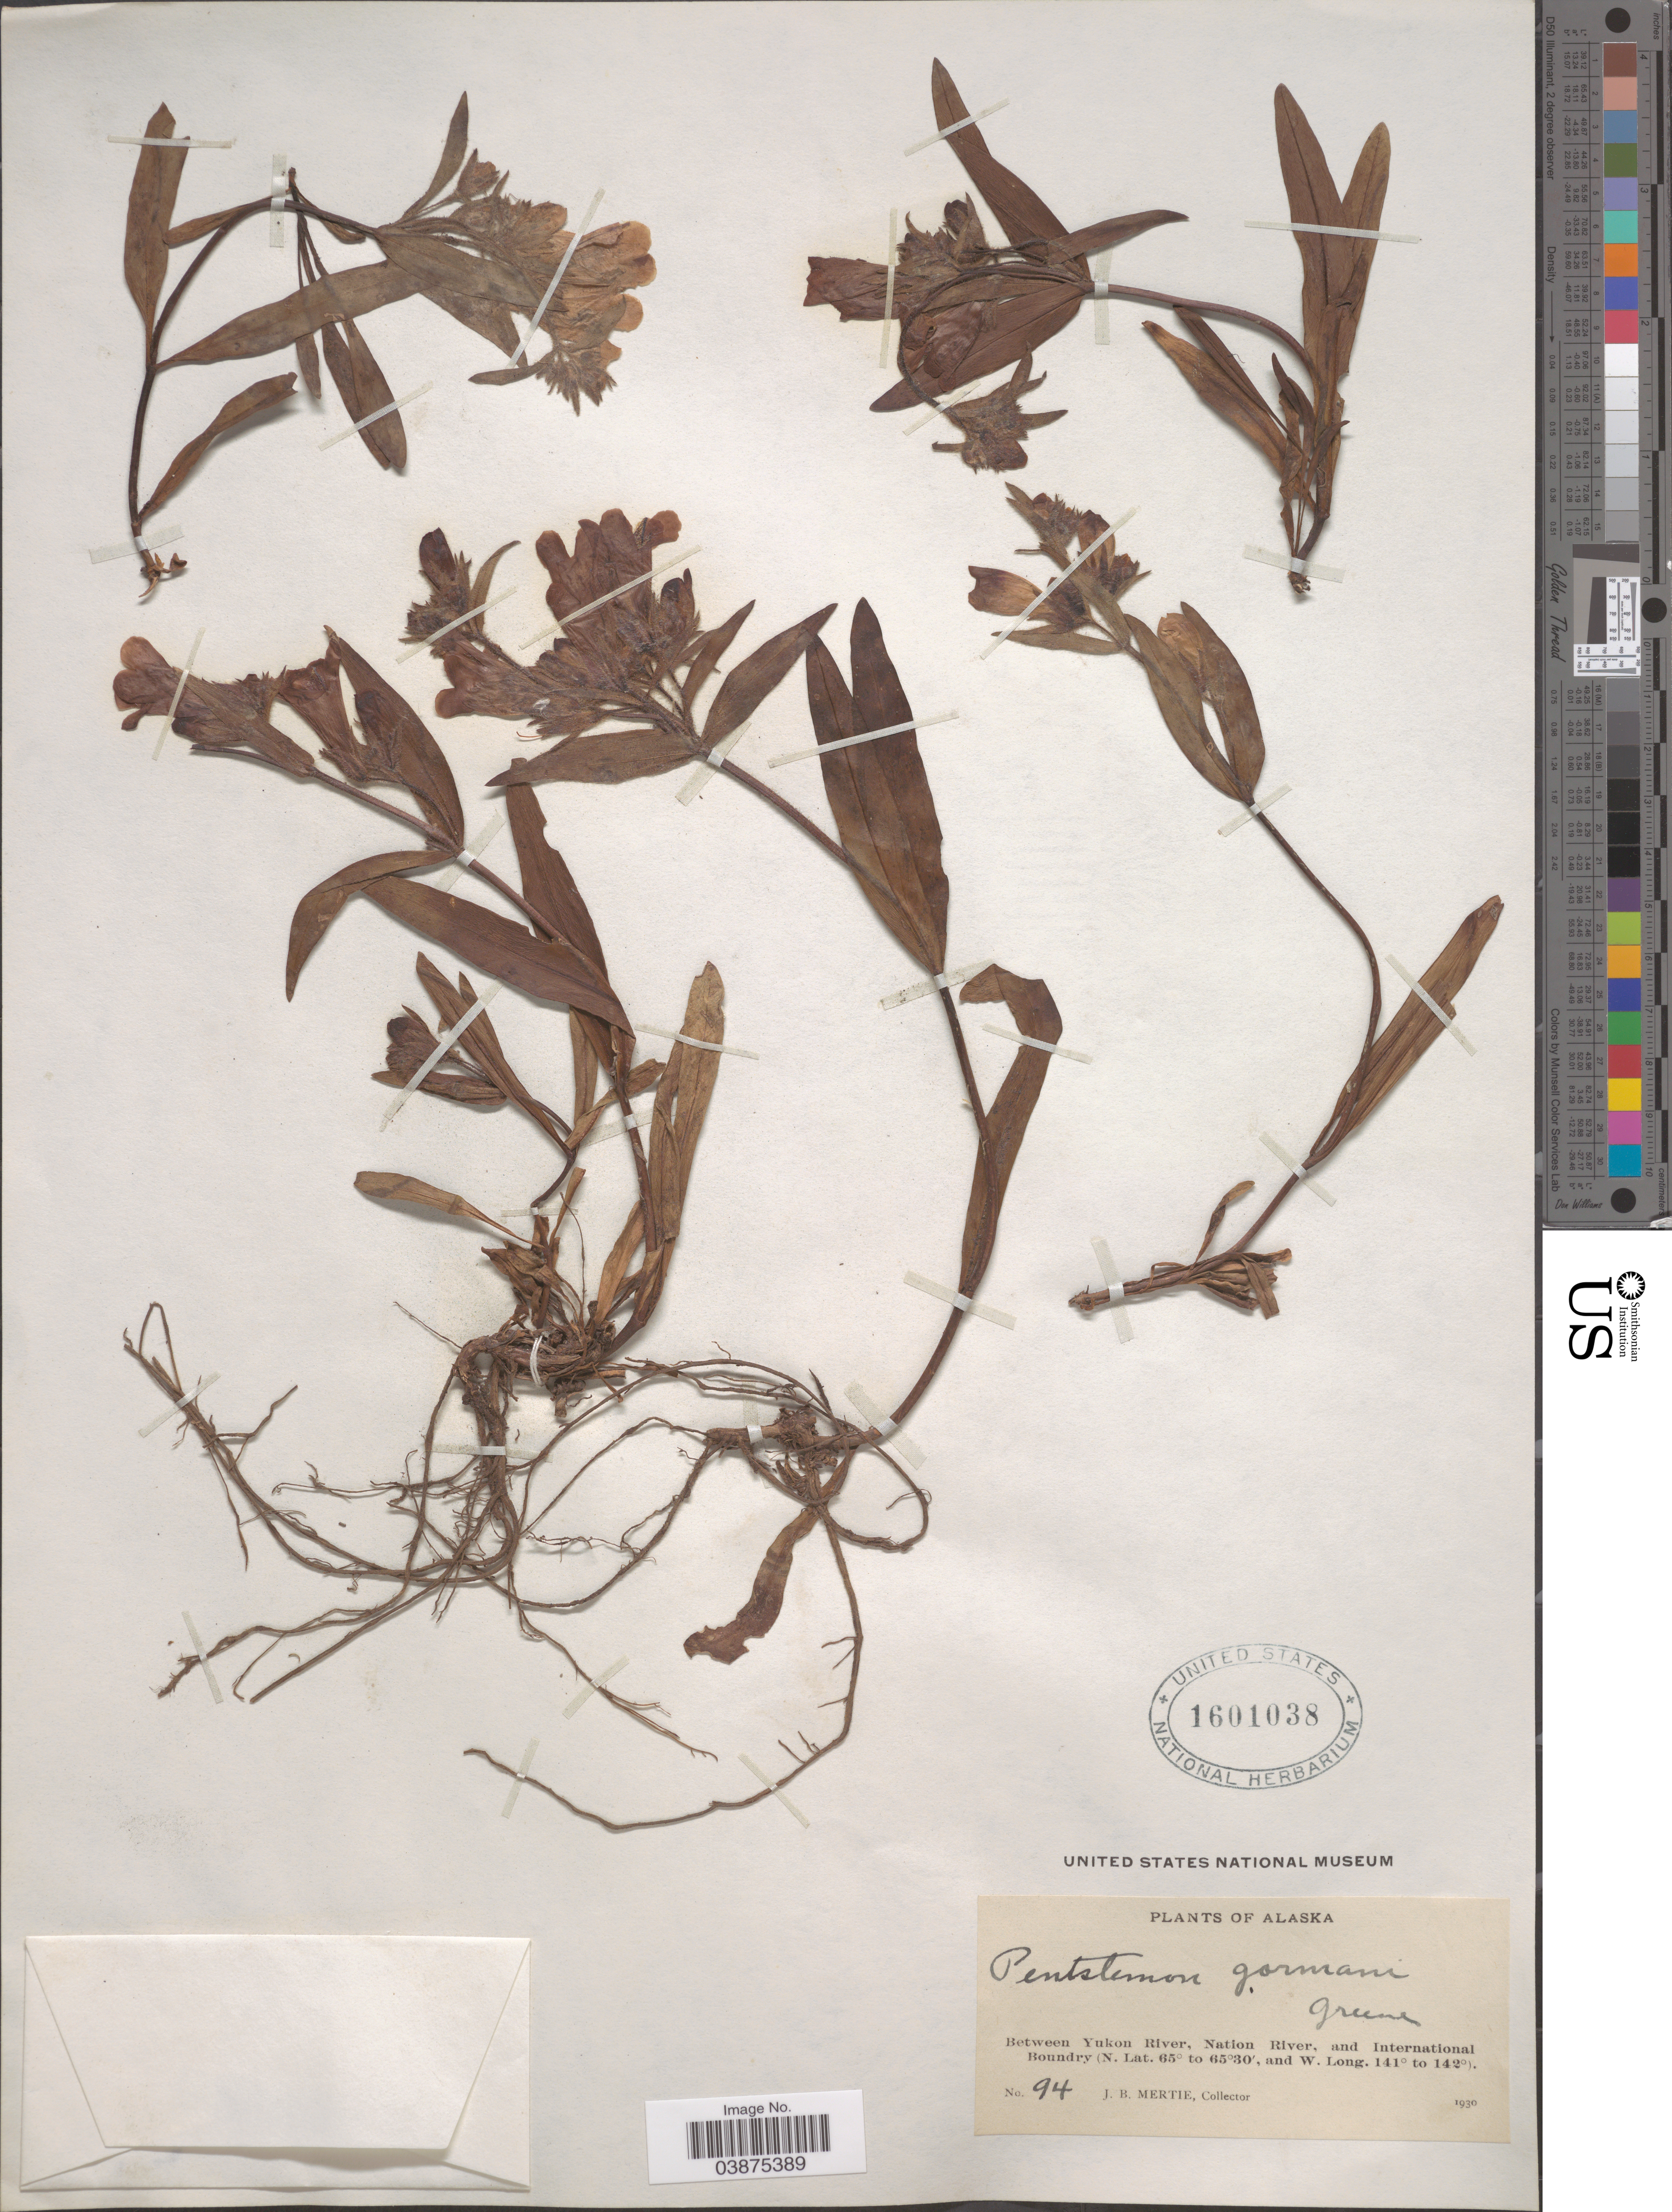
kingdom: Plantae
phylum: Tracheophyta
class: Magnoliopsida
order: Lamiales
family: Plantaginaceae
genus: Penstemon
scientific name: Penstemon gormanii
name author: Greene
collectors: J. Mertie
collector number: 94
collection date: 1930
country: United States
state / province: Alaska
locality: Between Yukon River, Nation River, and International Boundary.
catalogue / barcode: US 1601038